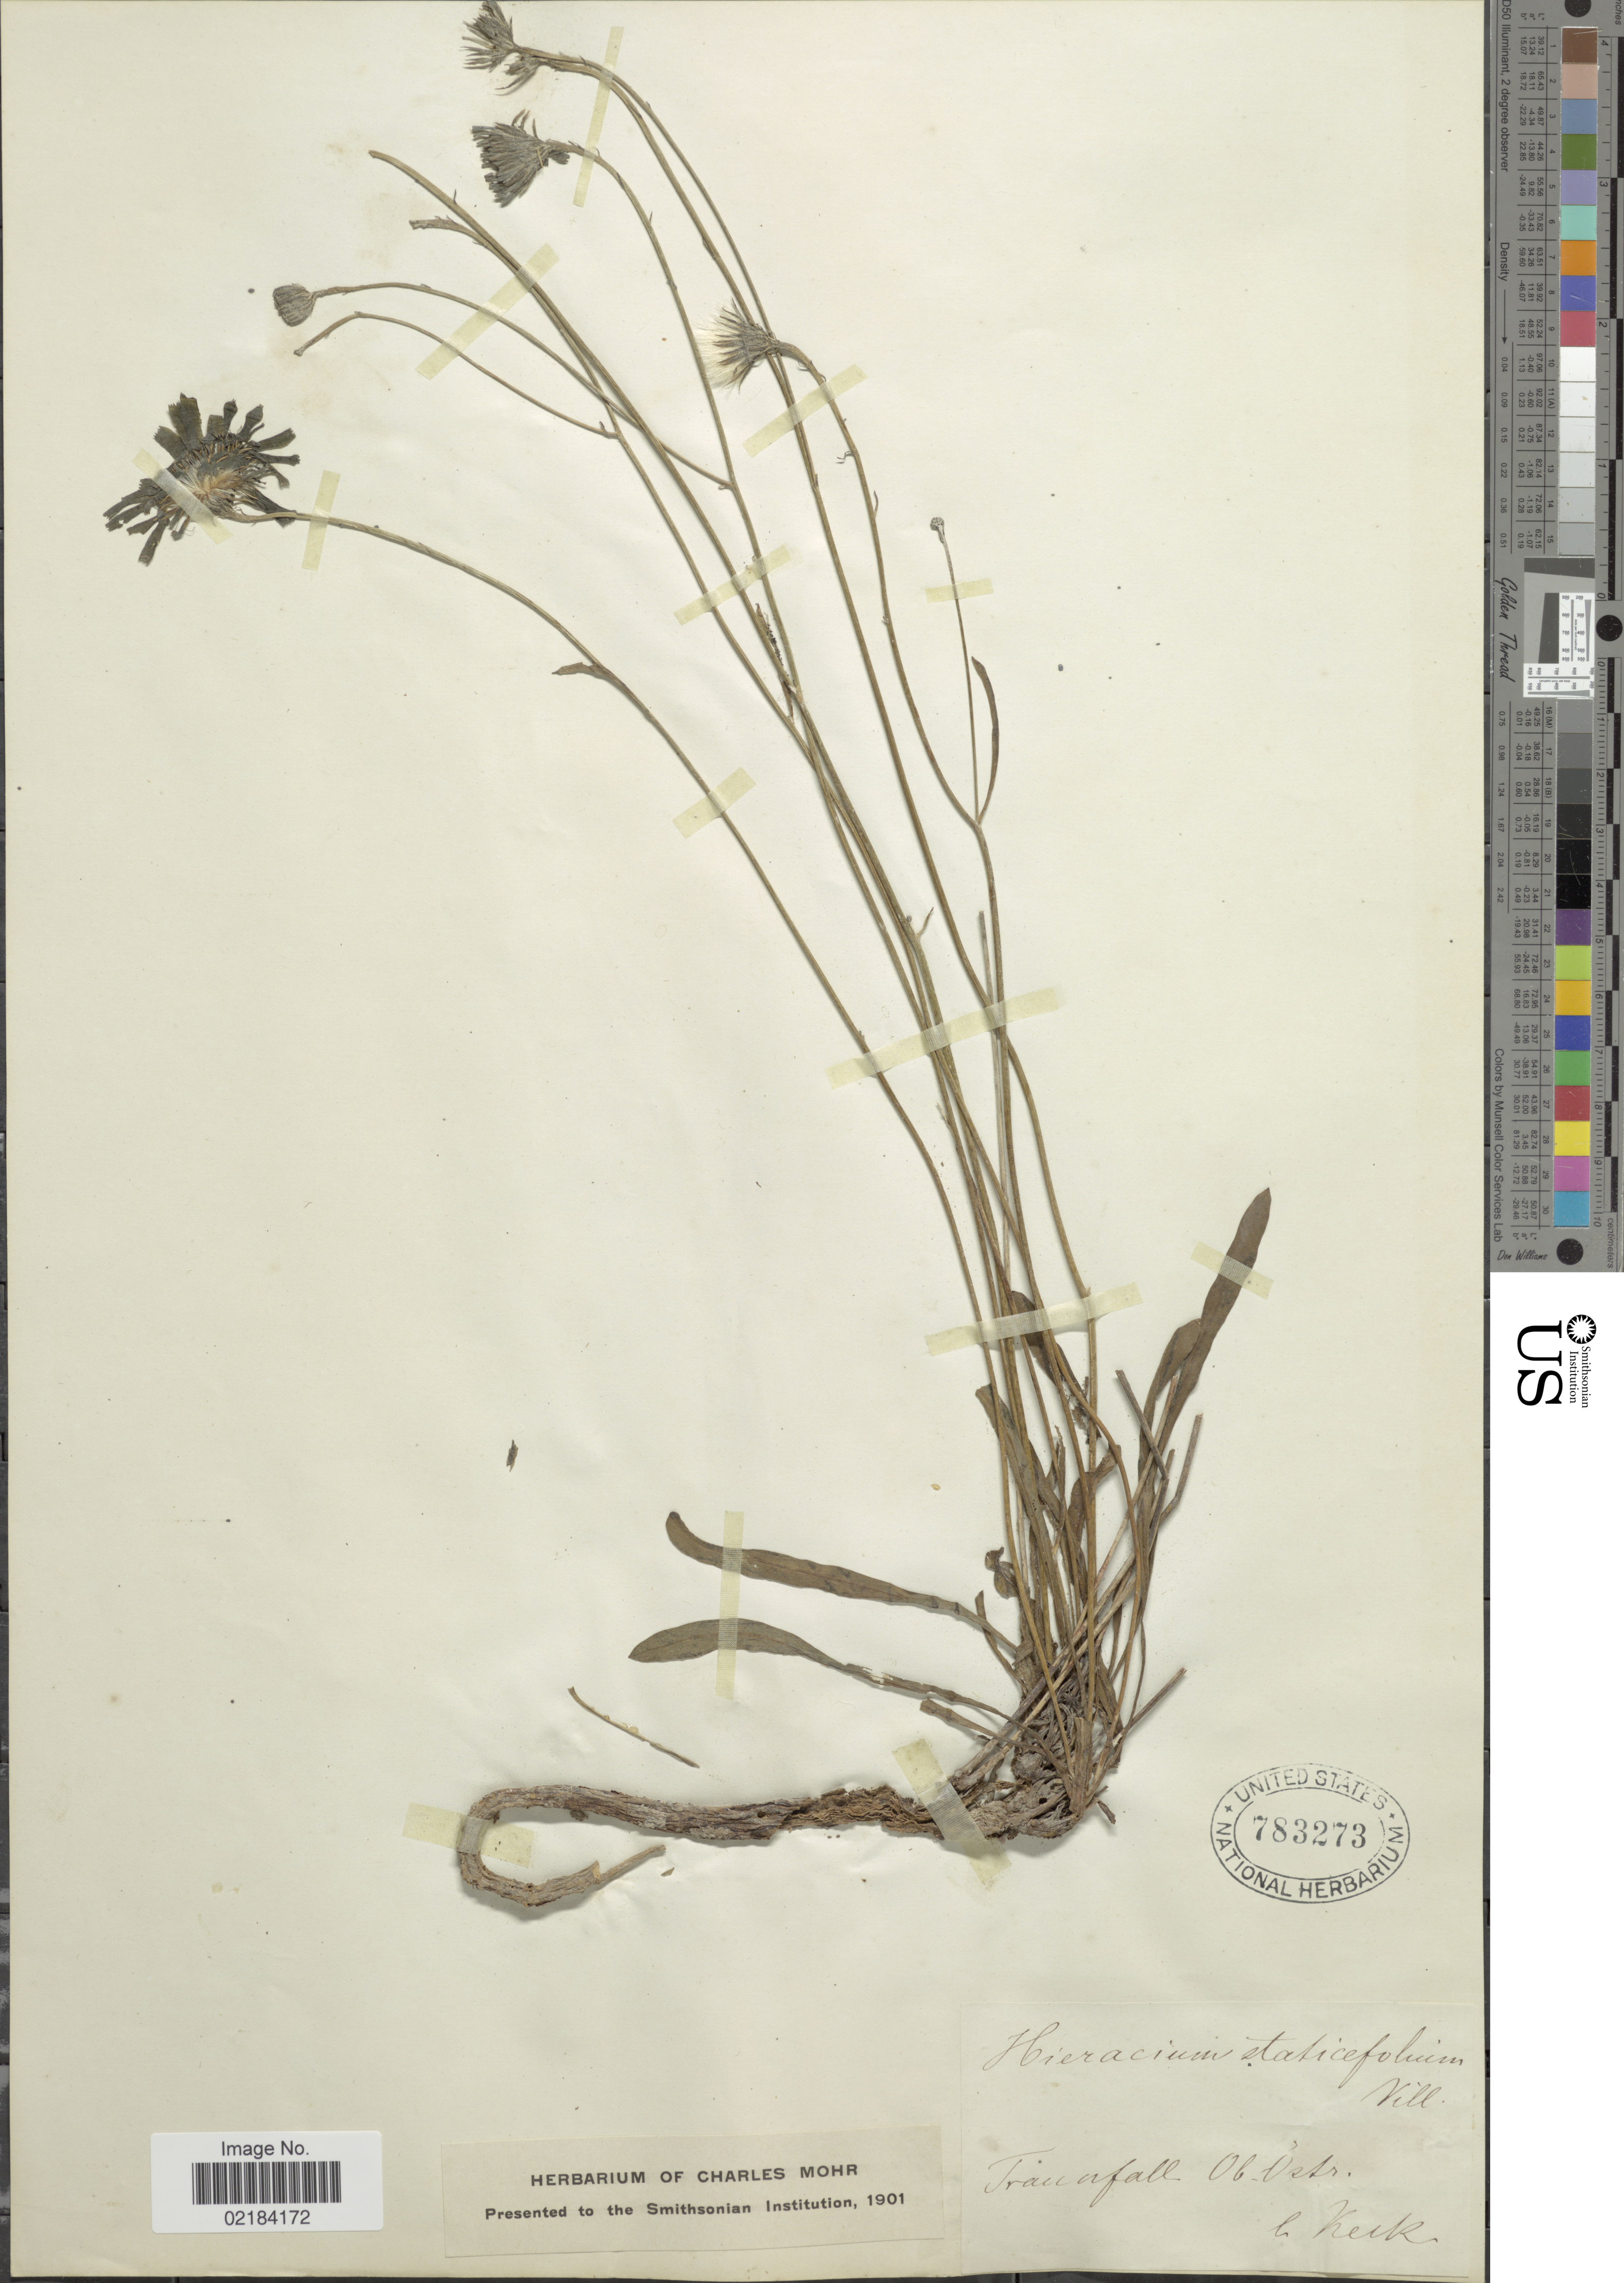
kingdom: Plantae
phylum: Tracheophyta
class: Magnoliopsida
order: Asterales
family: Asteraceae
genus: Hieracium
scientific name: Hieracium staticifolium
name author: Vill.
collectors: C. Keck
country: Austria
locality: Traunfall Ob-str [interpreted]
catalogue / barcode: US 783273